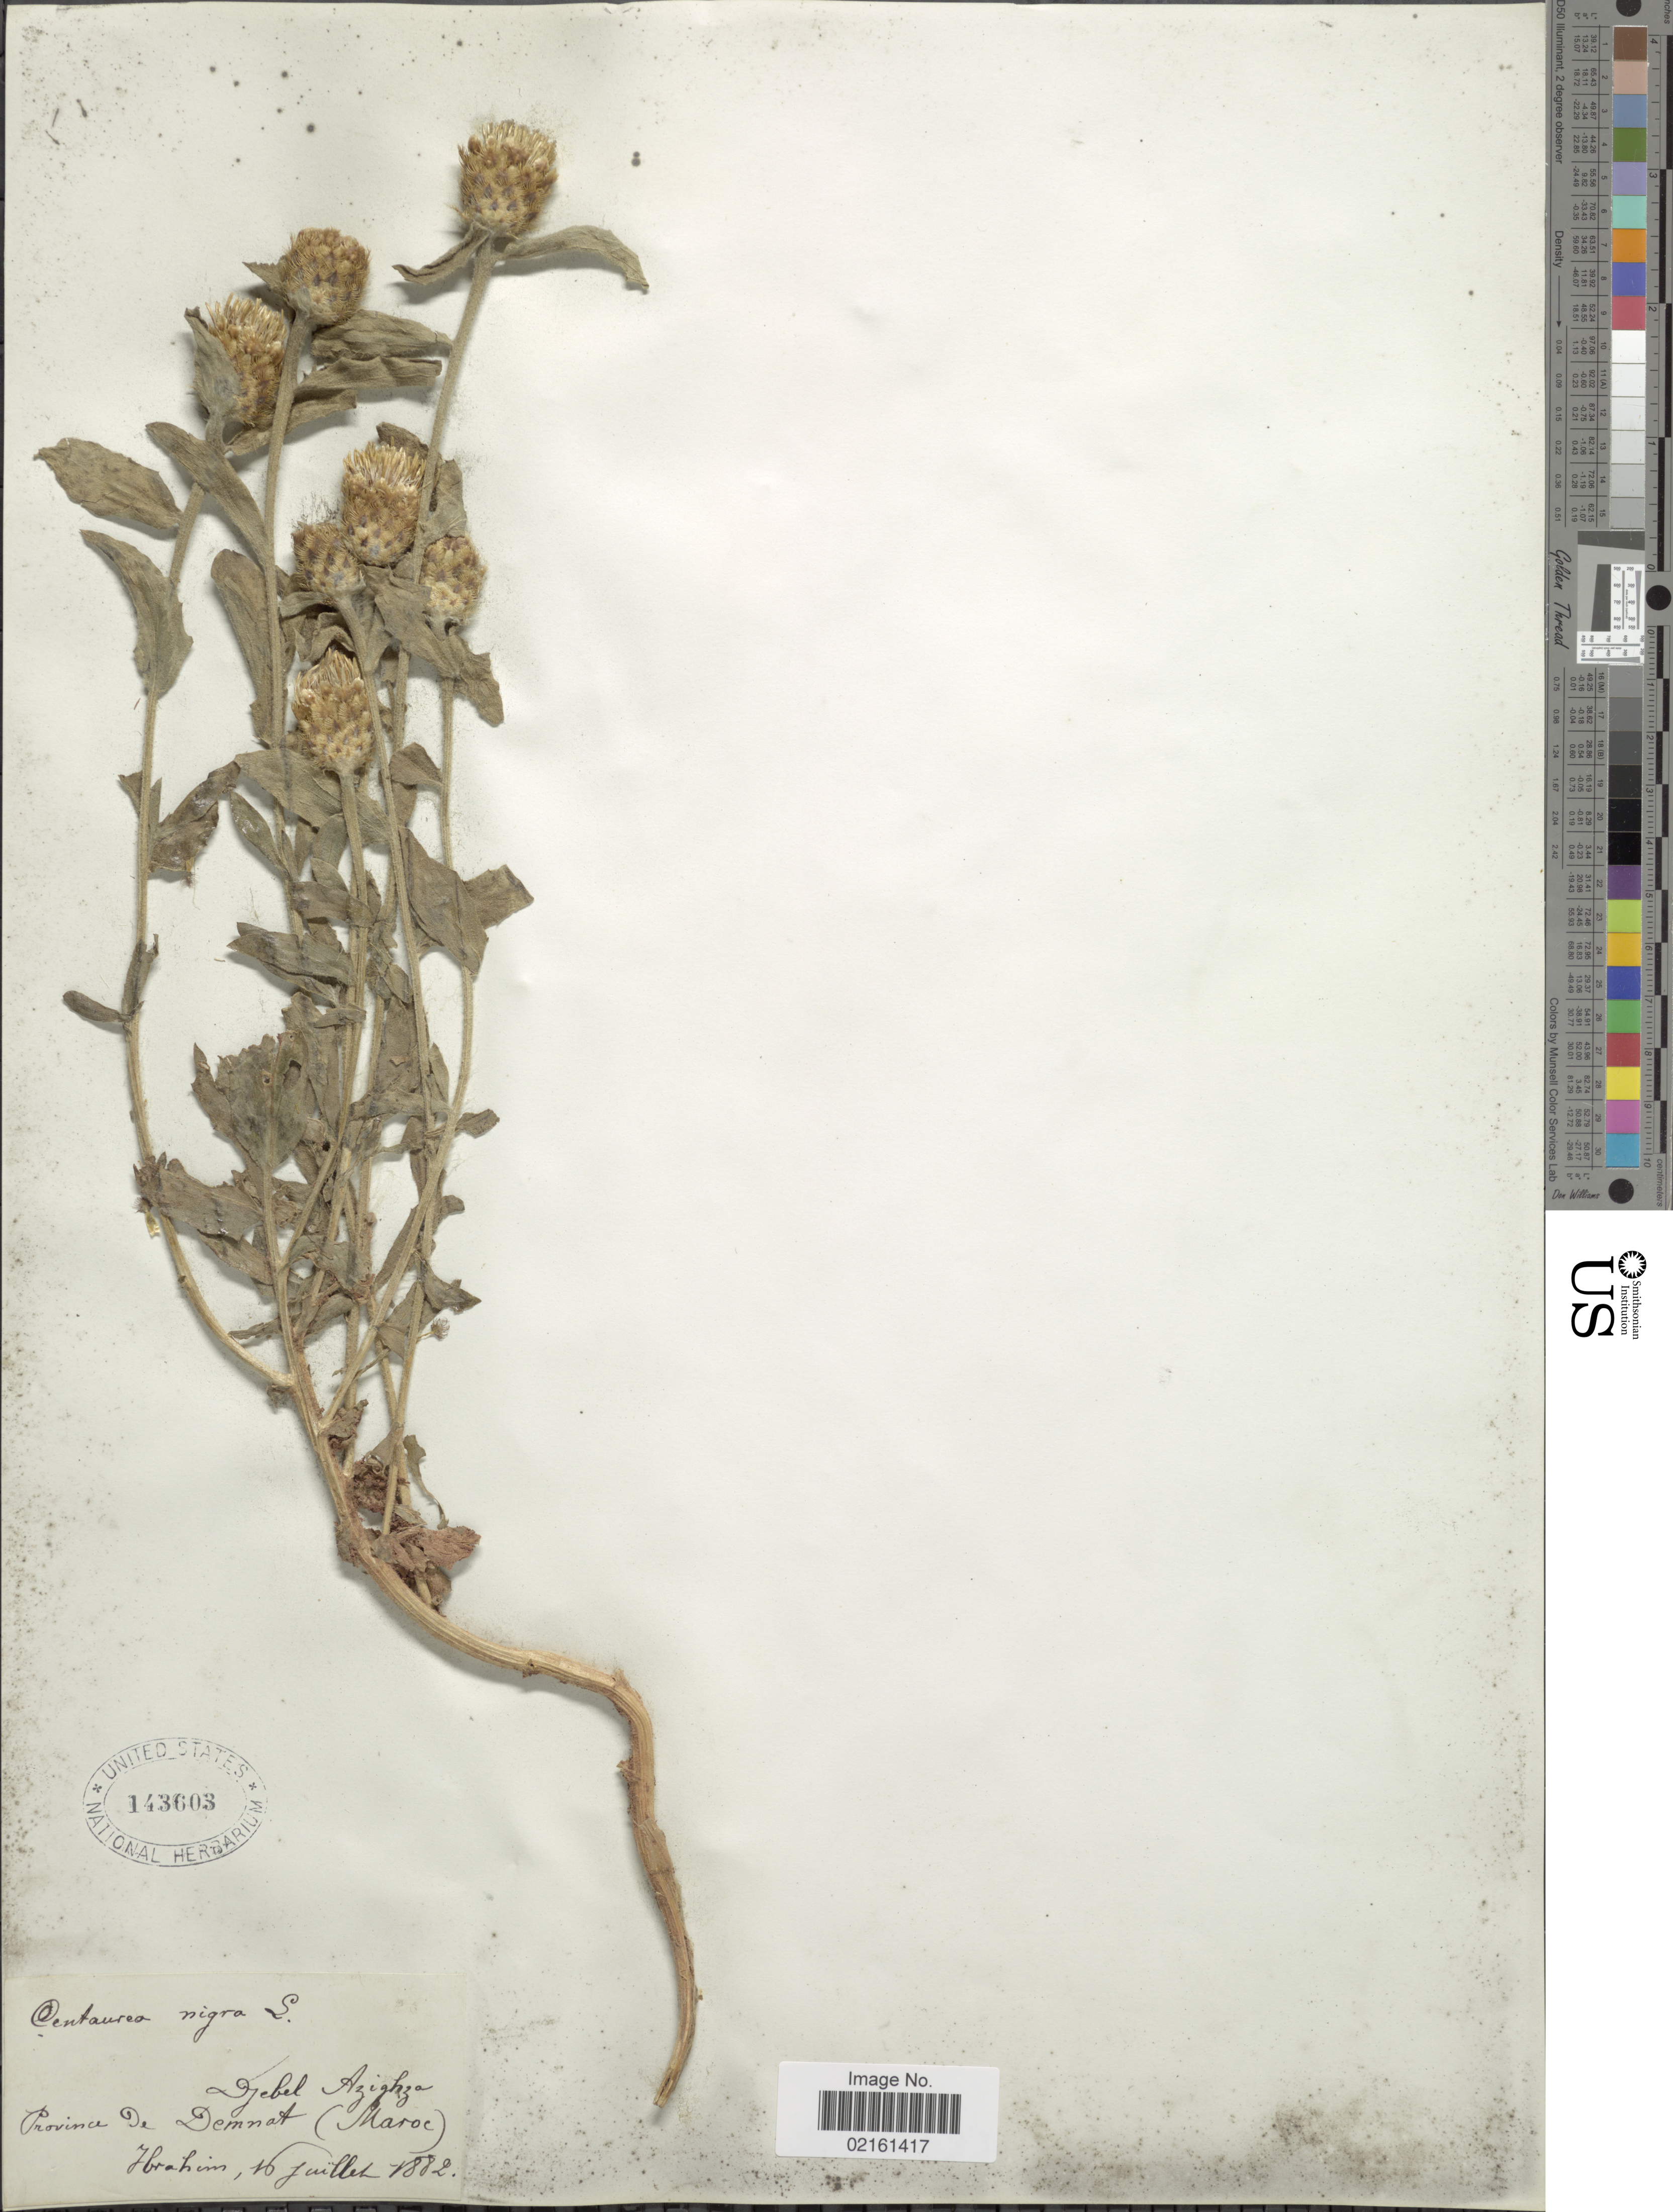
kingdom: Plantae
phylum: Tracheophyta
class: Magnoliopsida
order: Asterales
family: Asteraceae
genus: Centaurea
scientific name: Centaurea nigra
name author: L.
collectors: -. Ibrahim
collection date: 1882-07-16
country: Morocco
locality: Province De Demnat (Maroc), Djebel Azighza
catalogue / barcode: US 143603